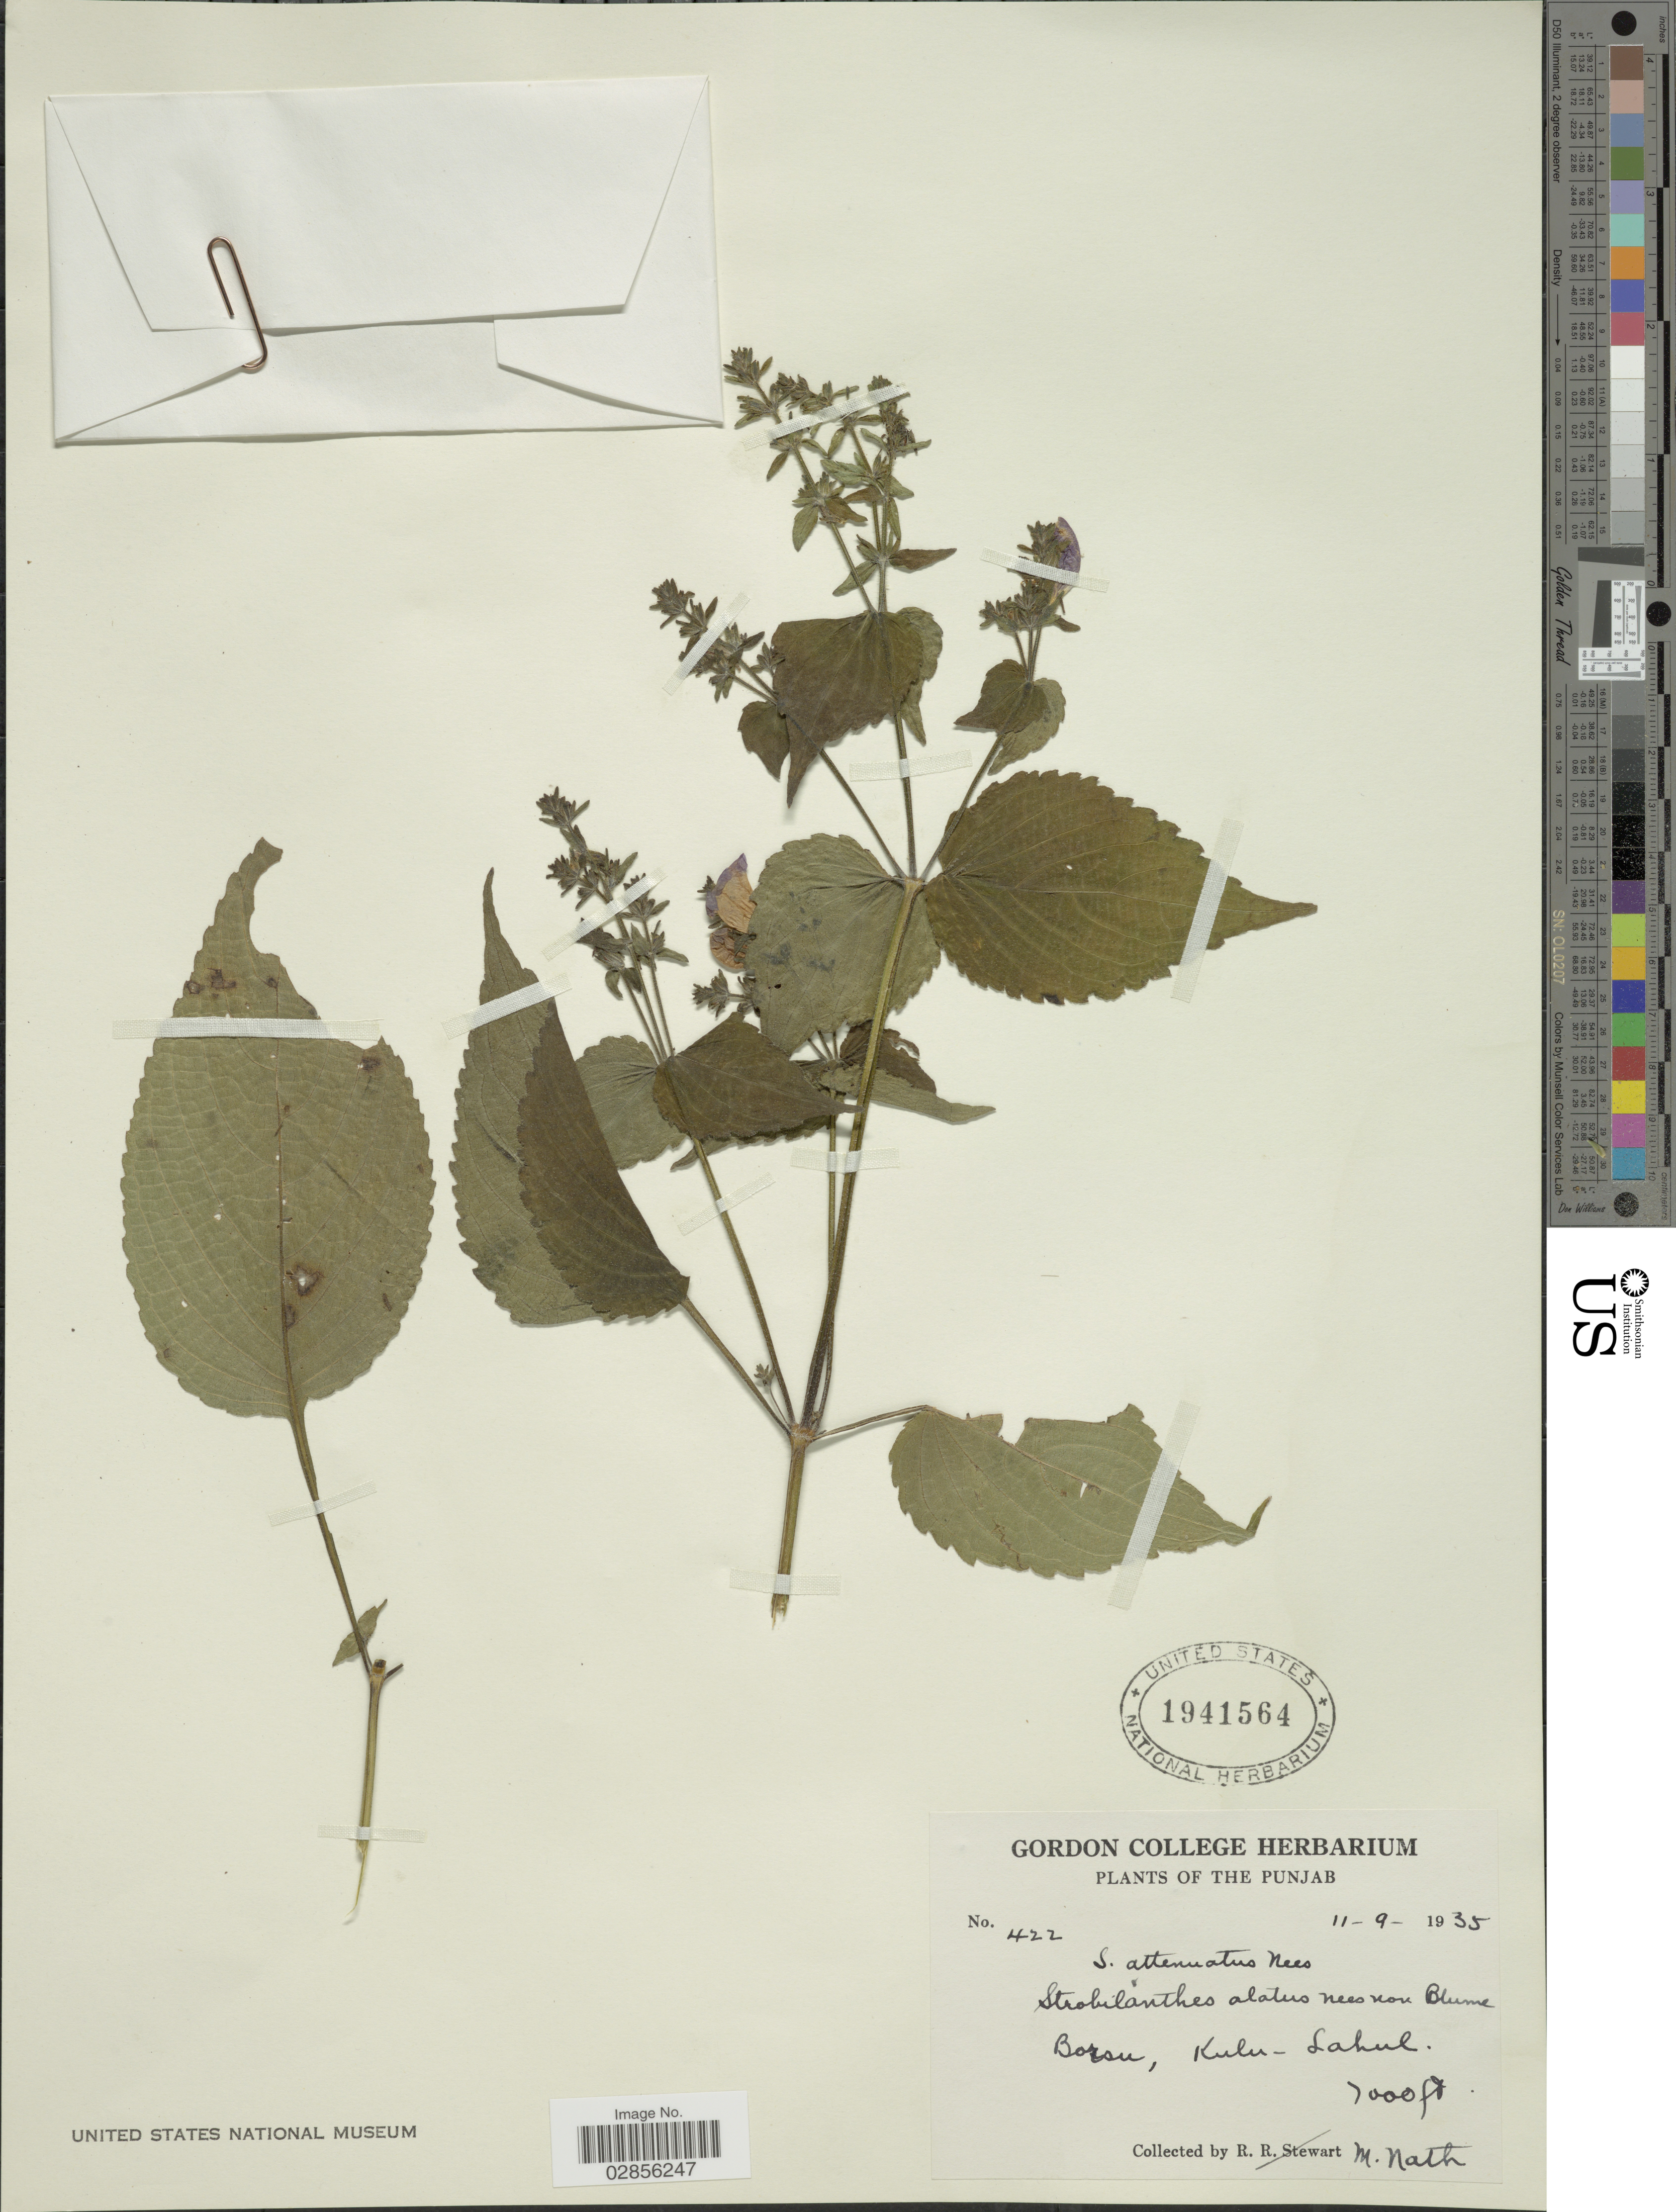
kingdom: Plantae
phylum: Tracheophyta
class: Magnoliopsida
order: Lamiales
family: Acanthaceae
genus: Strobilanthes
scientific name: Strobilanthes attenuata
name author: (Wall. ex Nees) Jacq. ex Nees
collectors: M. Nath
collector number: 422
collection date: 1935-09-11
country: India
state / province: Himachal Pradesh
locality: Borsu, Kulu-Lahul.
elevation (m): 2134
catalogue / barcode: US 1941564